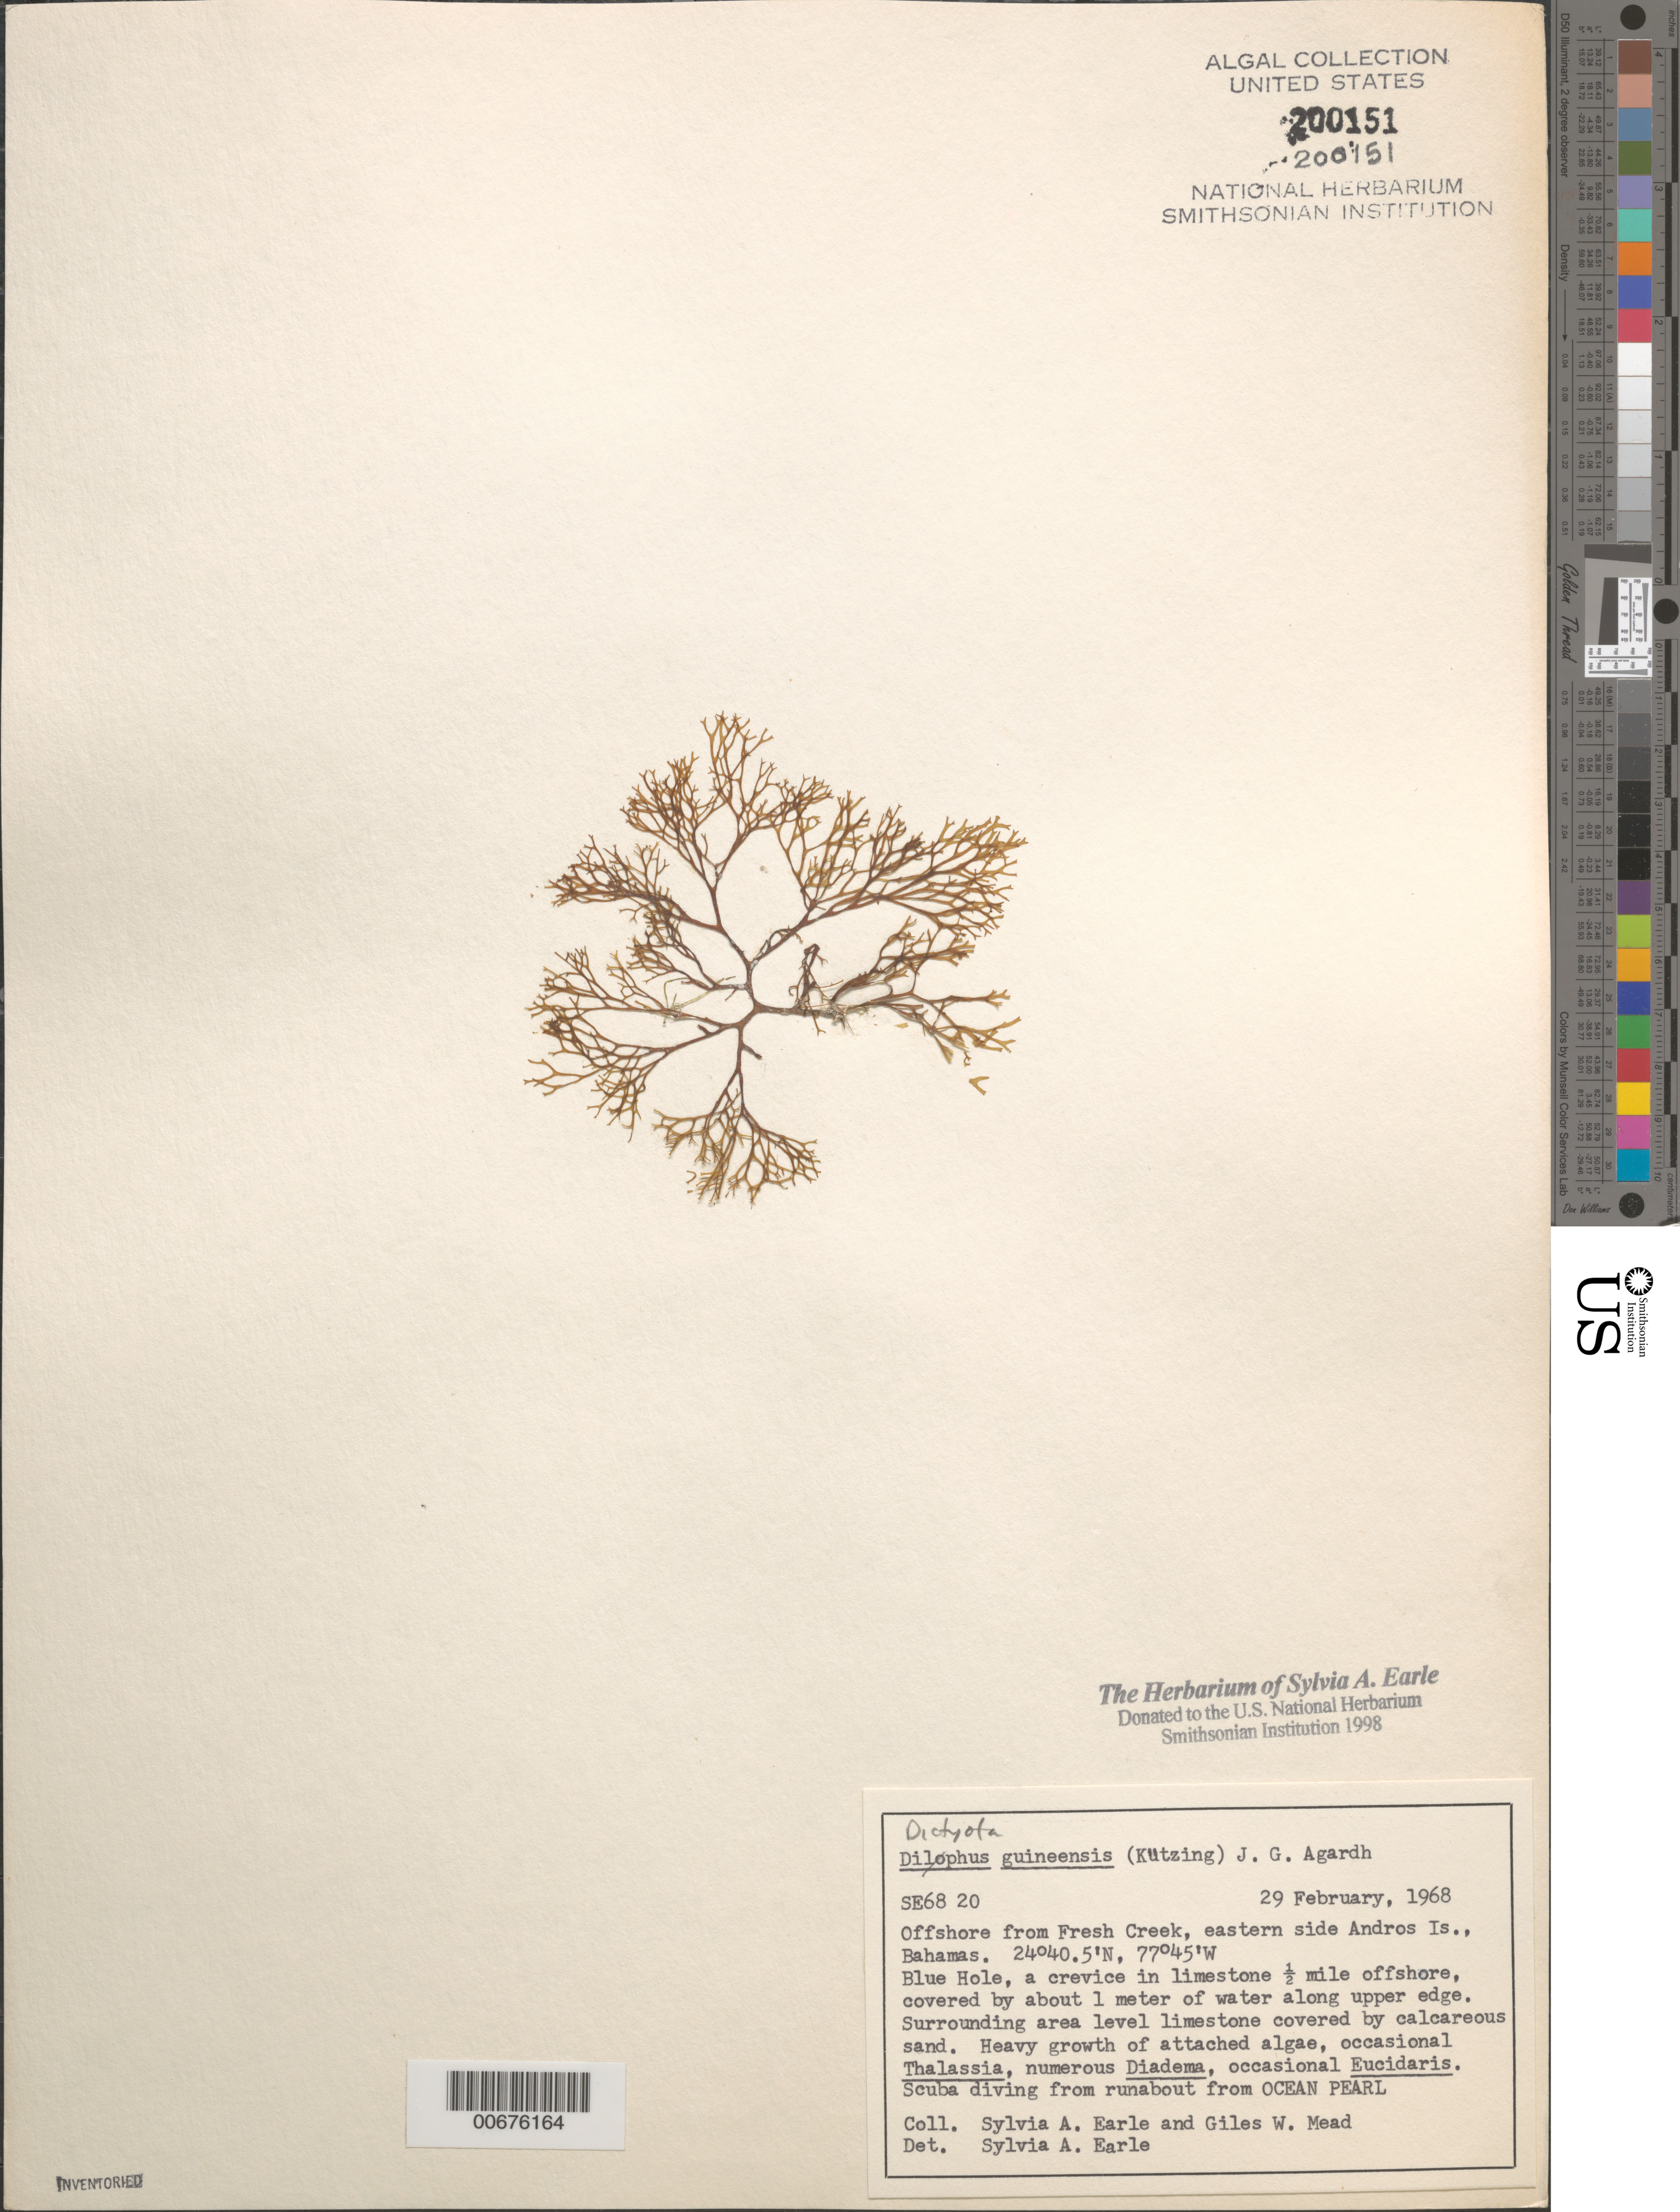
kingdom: Chromista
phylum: Ochrophyta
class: Phaeophyceae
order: Dictyotales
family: Dictyotaceae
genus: Dictyota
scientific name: Dictyota guineensis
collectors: S. A. Earle & G. W. Mead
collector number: SE 6820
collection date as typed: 29 Feb 1968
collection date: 1968-02-29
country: Bahamas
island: Andros Island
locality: Blue Hole, off Fresh Creek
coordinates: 24 40.5' N, 77 45' W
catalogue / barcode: US 200151